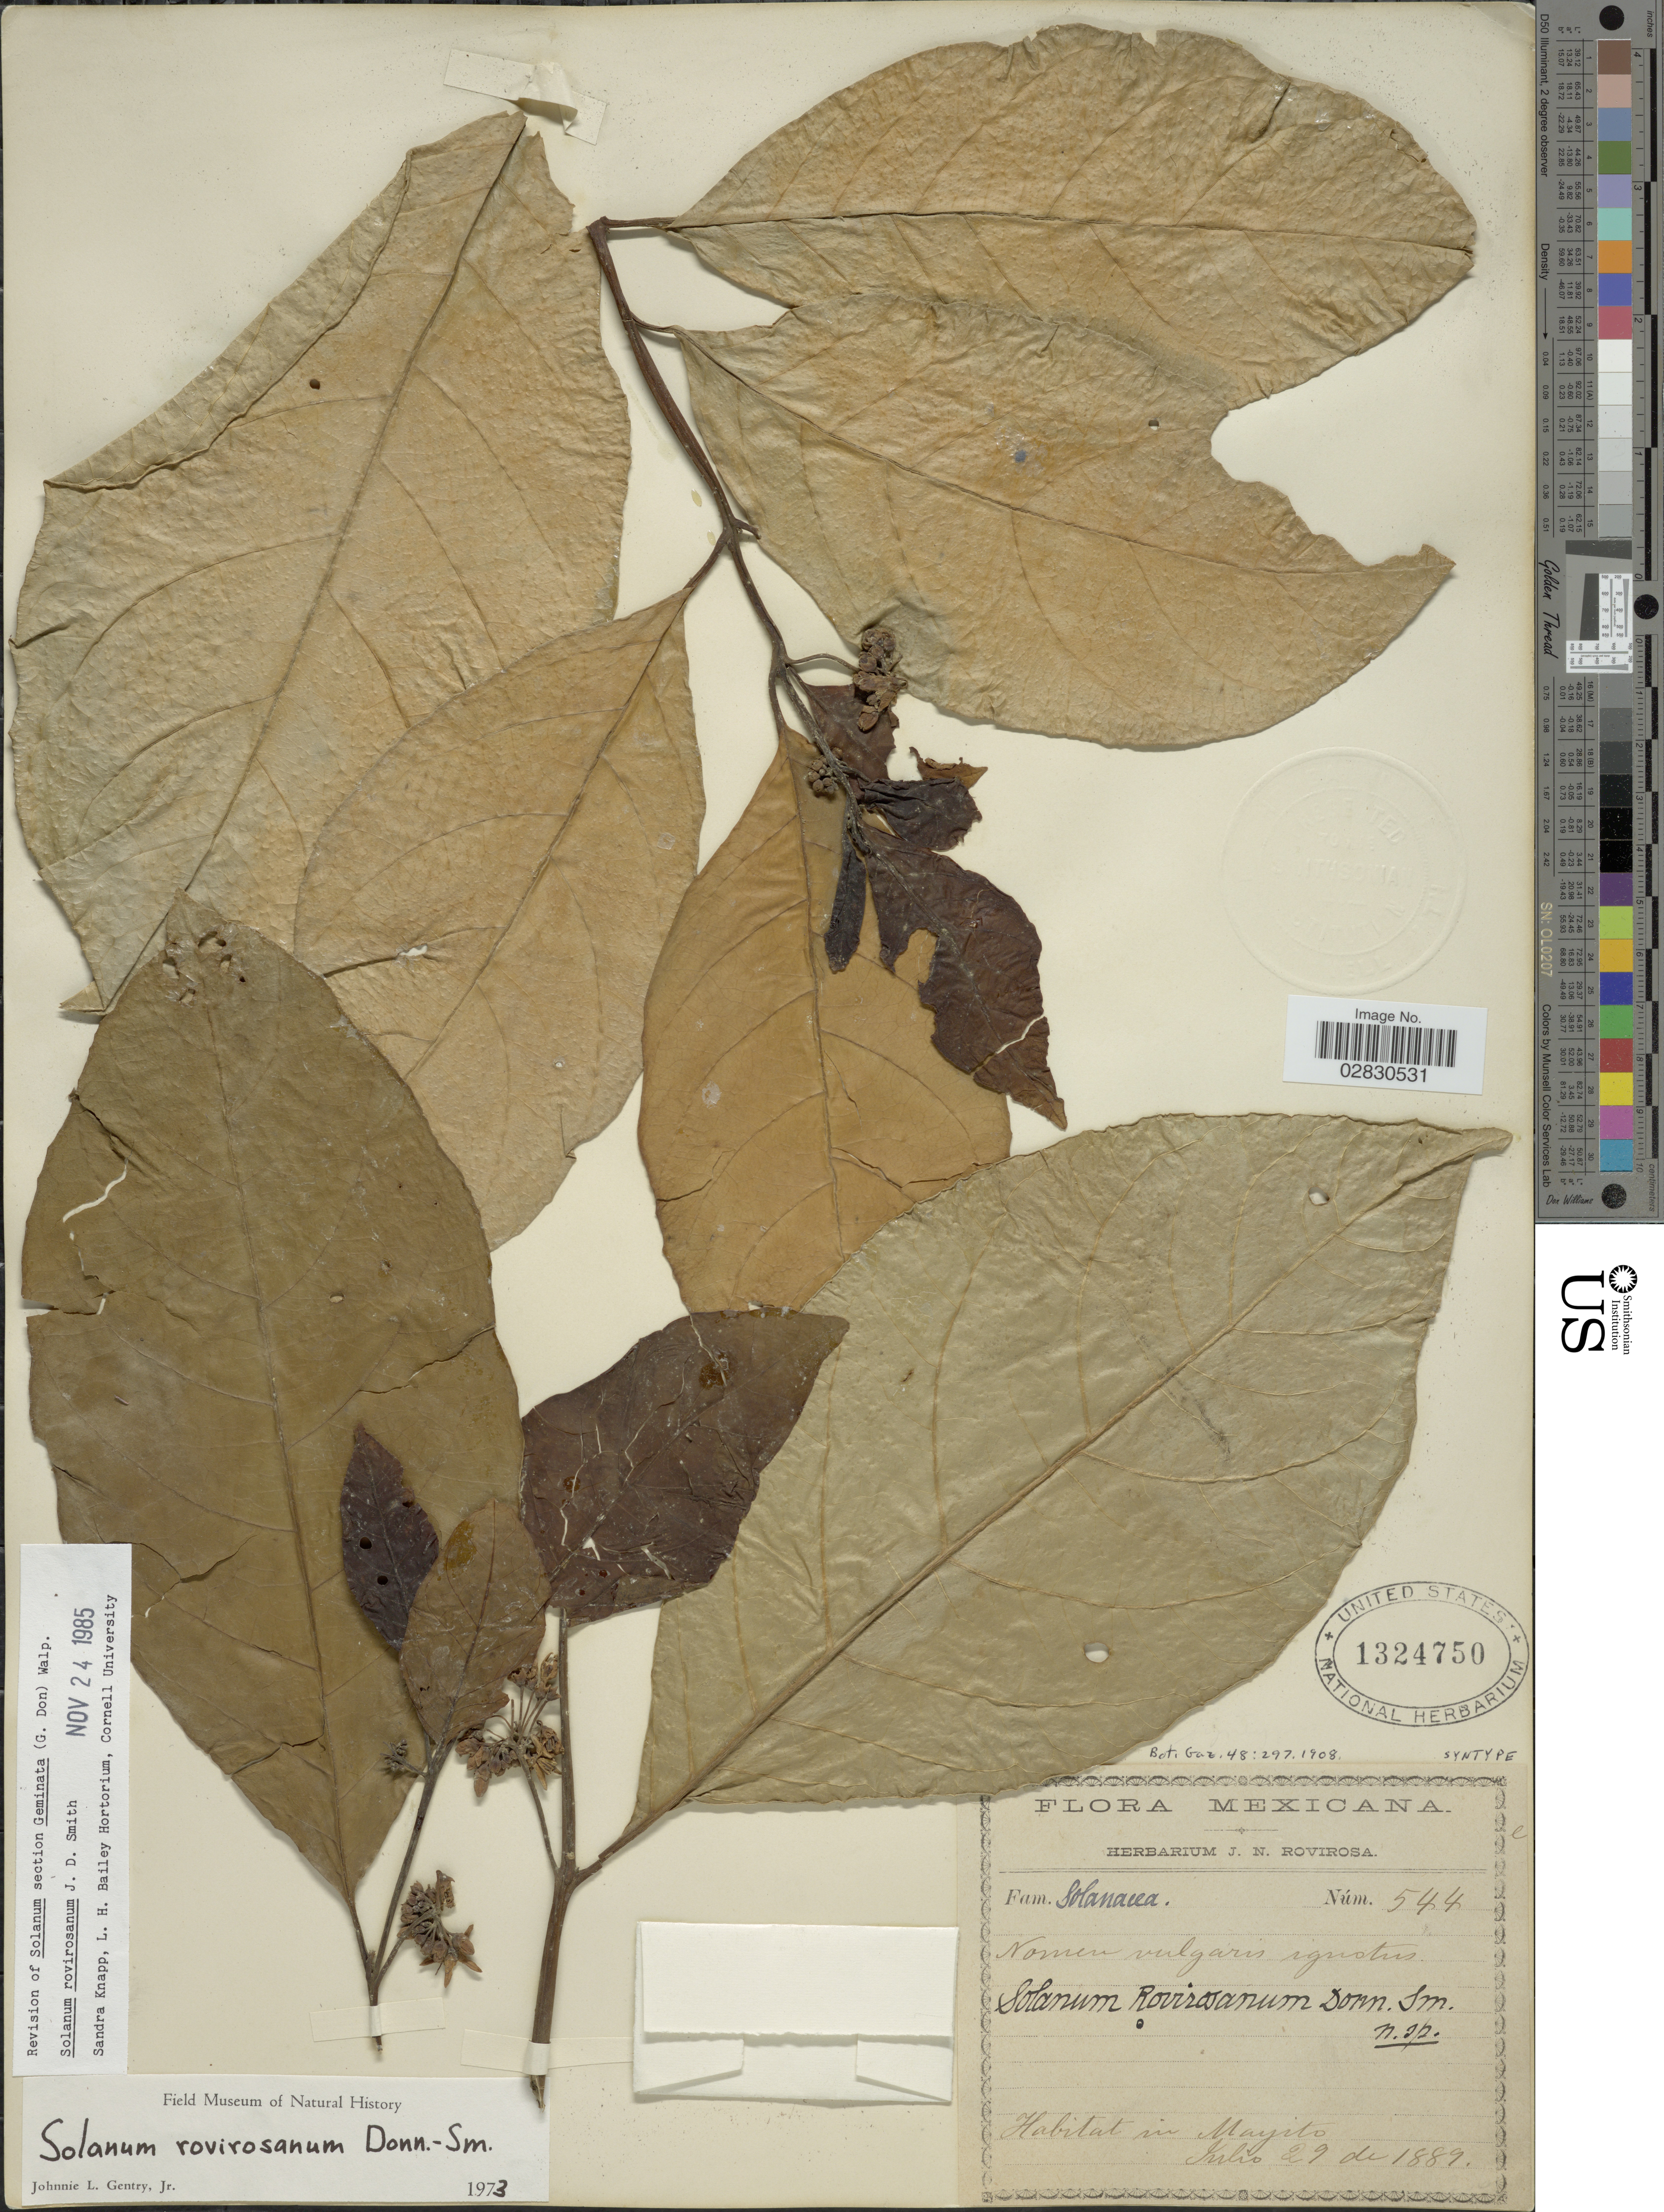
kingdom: Plantae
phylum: Tracheophyta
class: Magnoliopsida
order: Solanales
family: Solanaceae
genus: Solanum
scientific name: Solanum rovirosanum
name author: Donn. Sm.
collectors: ex herb. J. N. Rovirosa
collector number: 544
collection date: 1889-07-29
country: Mexico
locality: Mayito.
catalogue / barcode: US 1324750